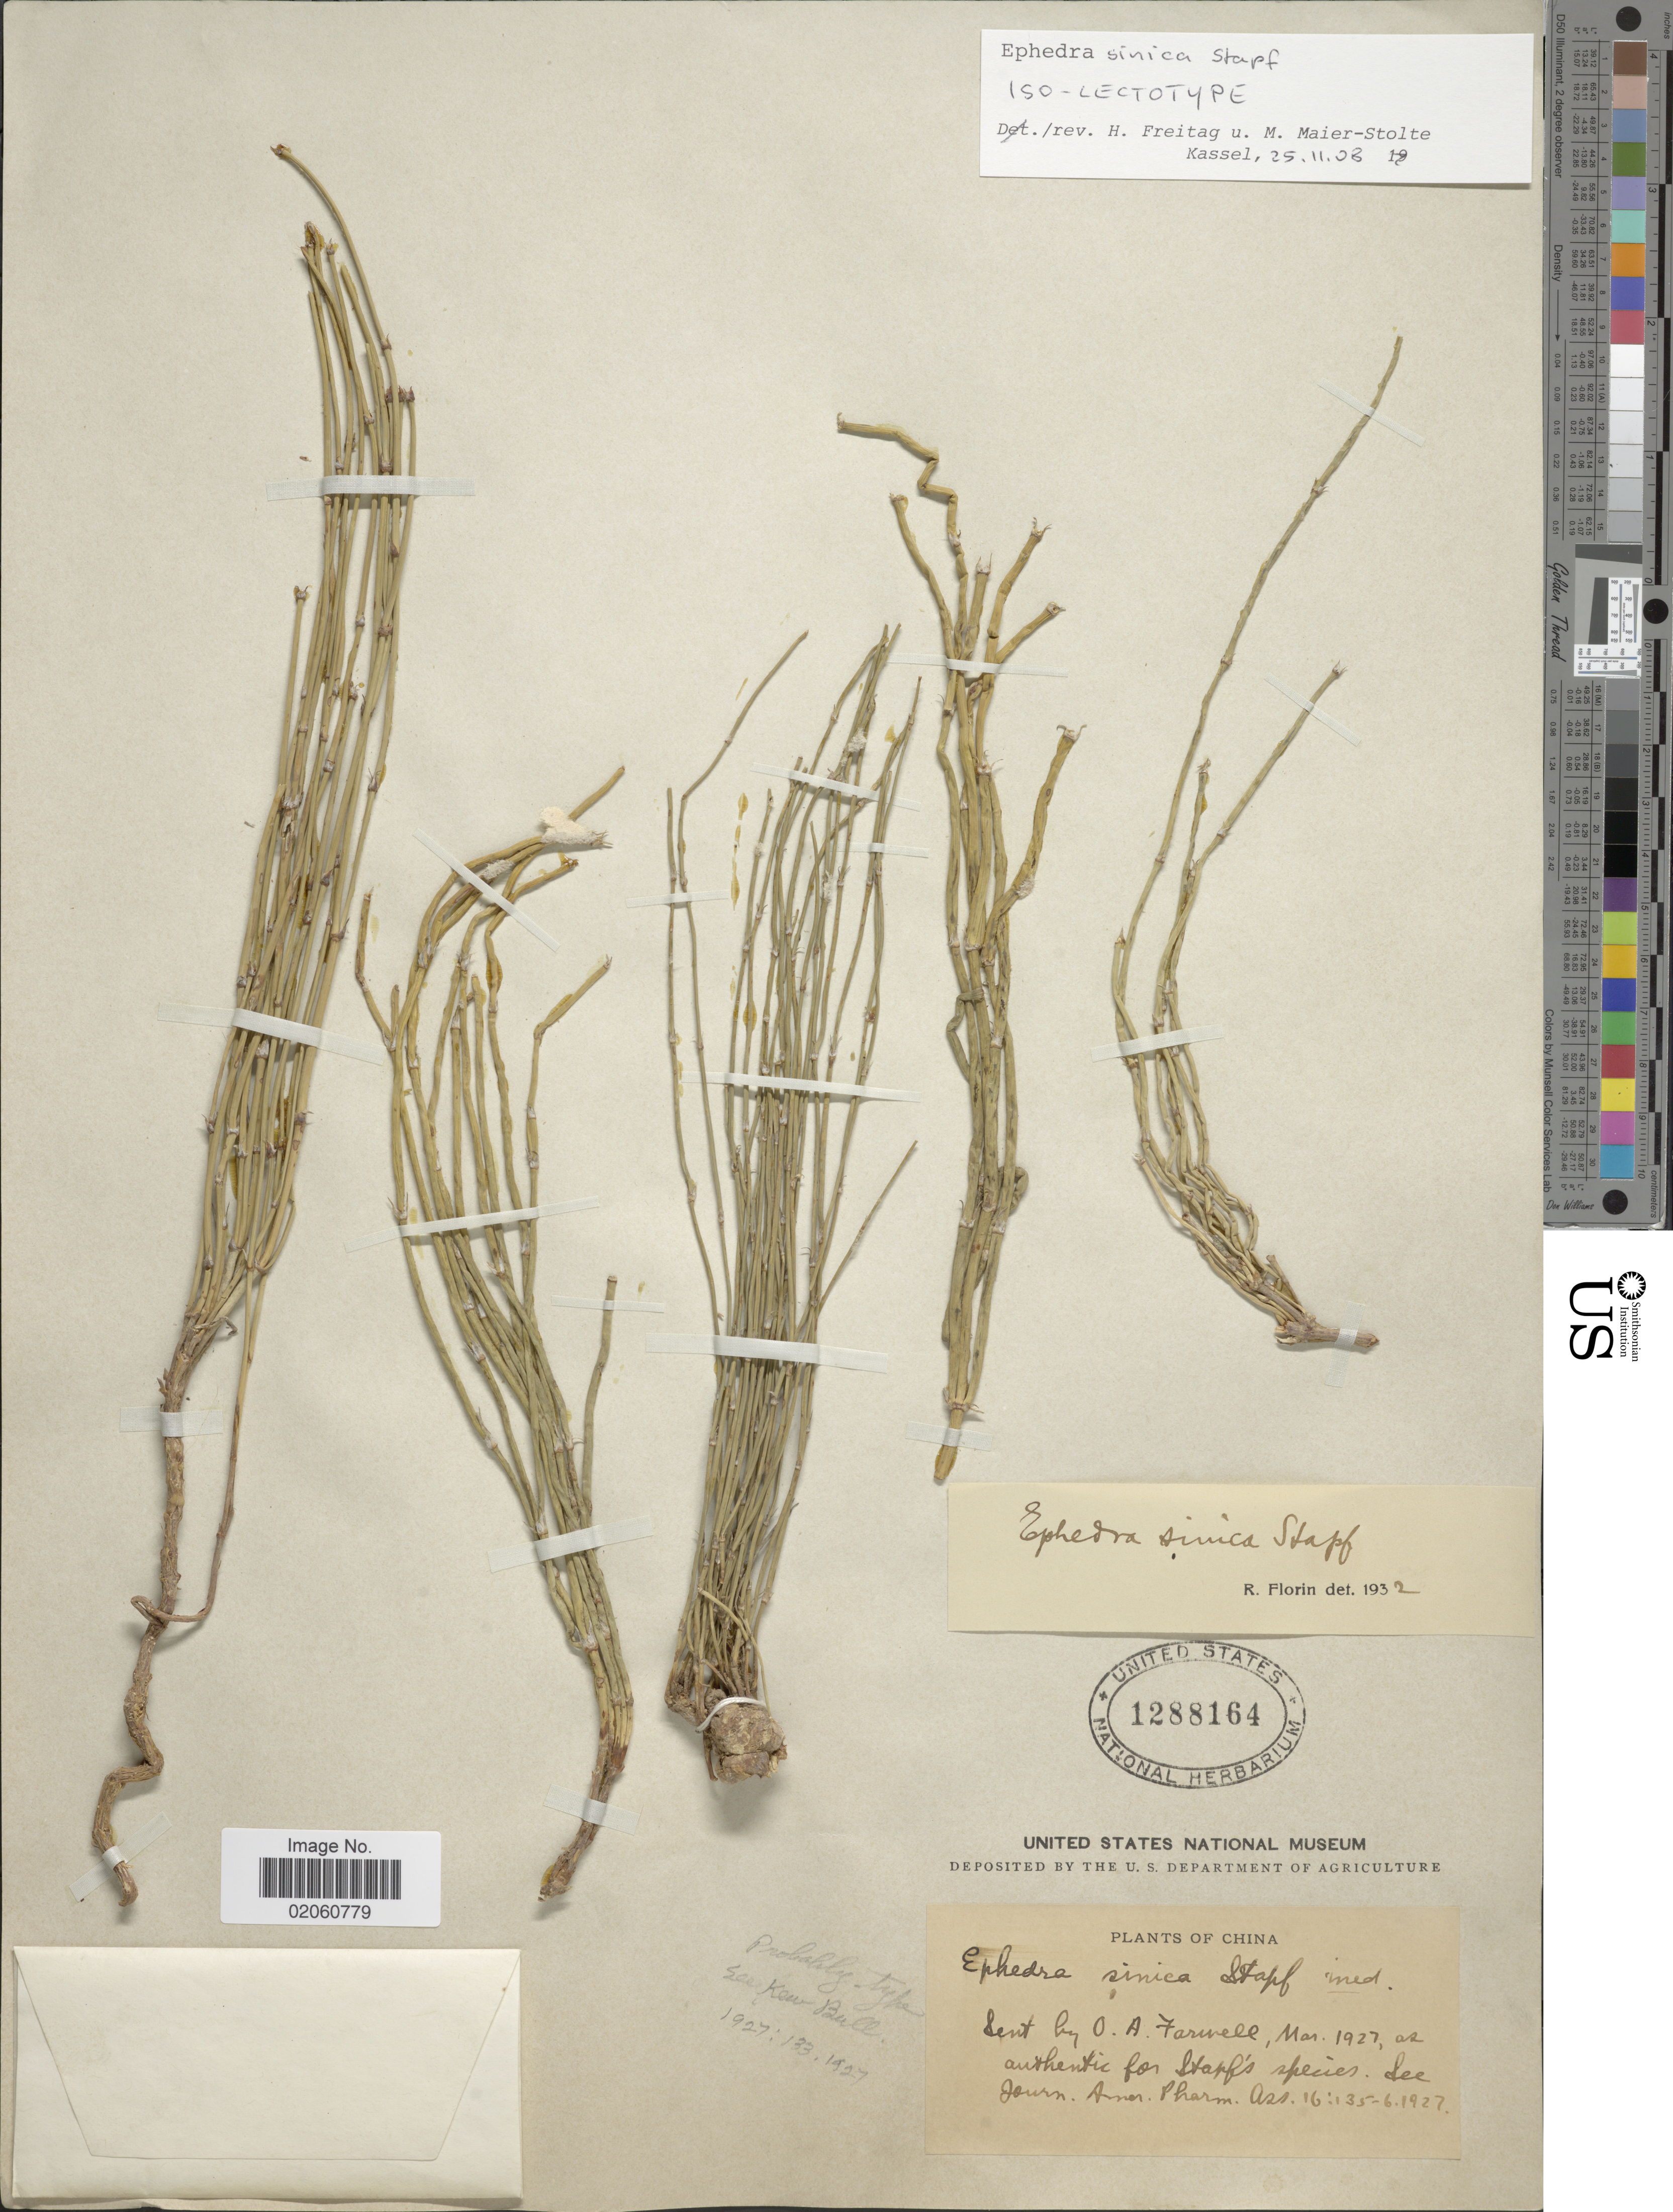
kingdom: Plantae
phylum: Tracheophyta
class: Gnetopsida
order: Ephedrales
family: Ephedraceae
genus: Ephedra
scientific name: Ephedra sinica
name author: Stapf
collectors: O. Farwell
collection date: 1927-03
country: China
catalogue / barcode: US 1288164